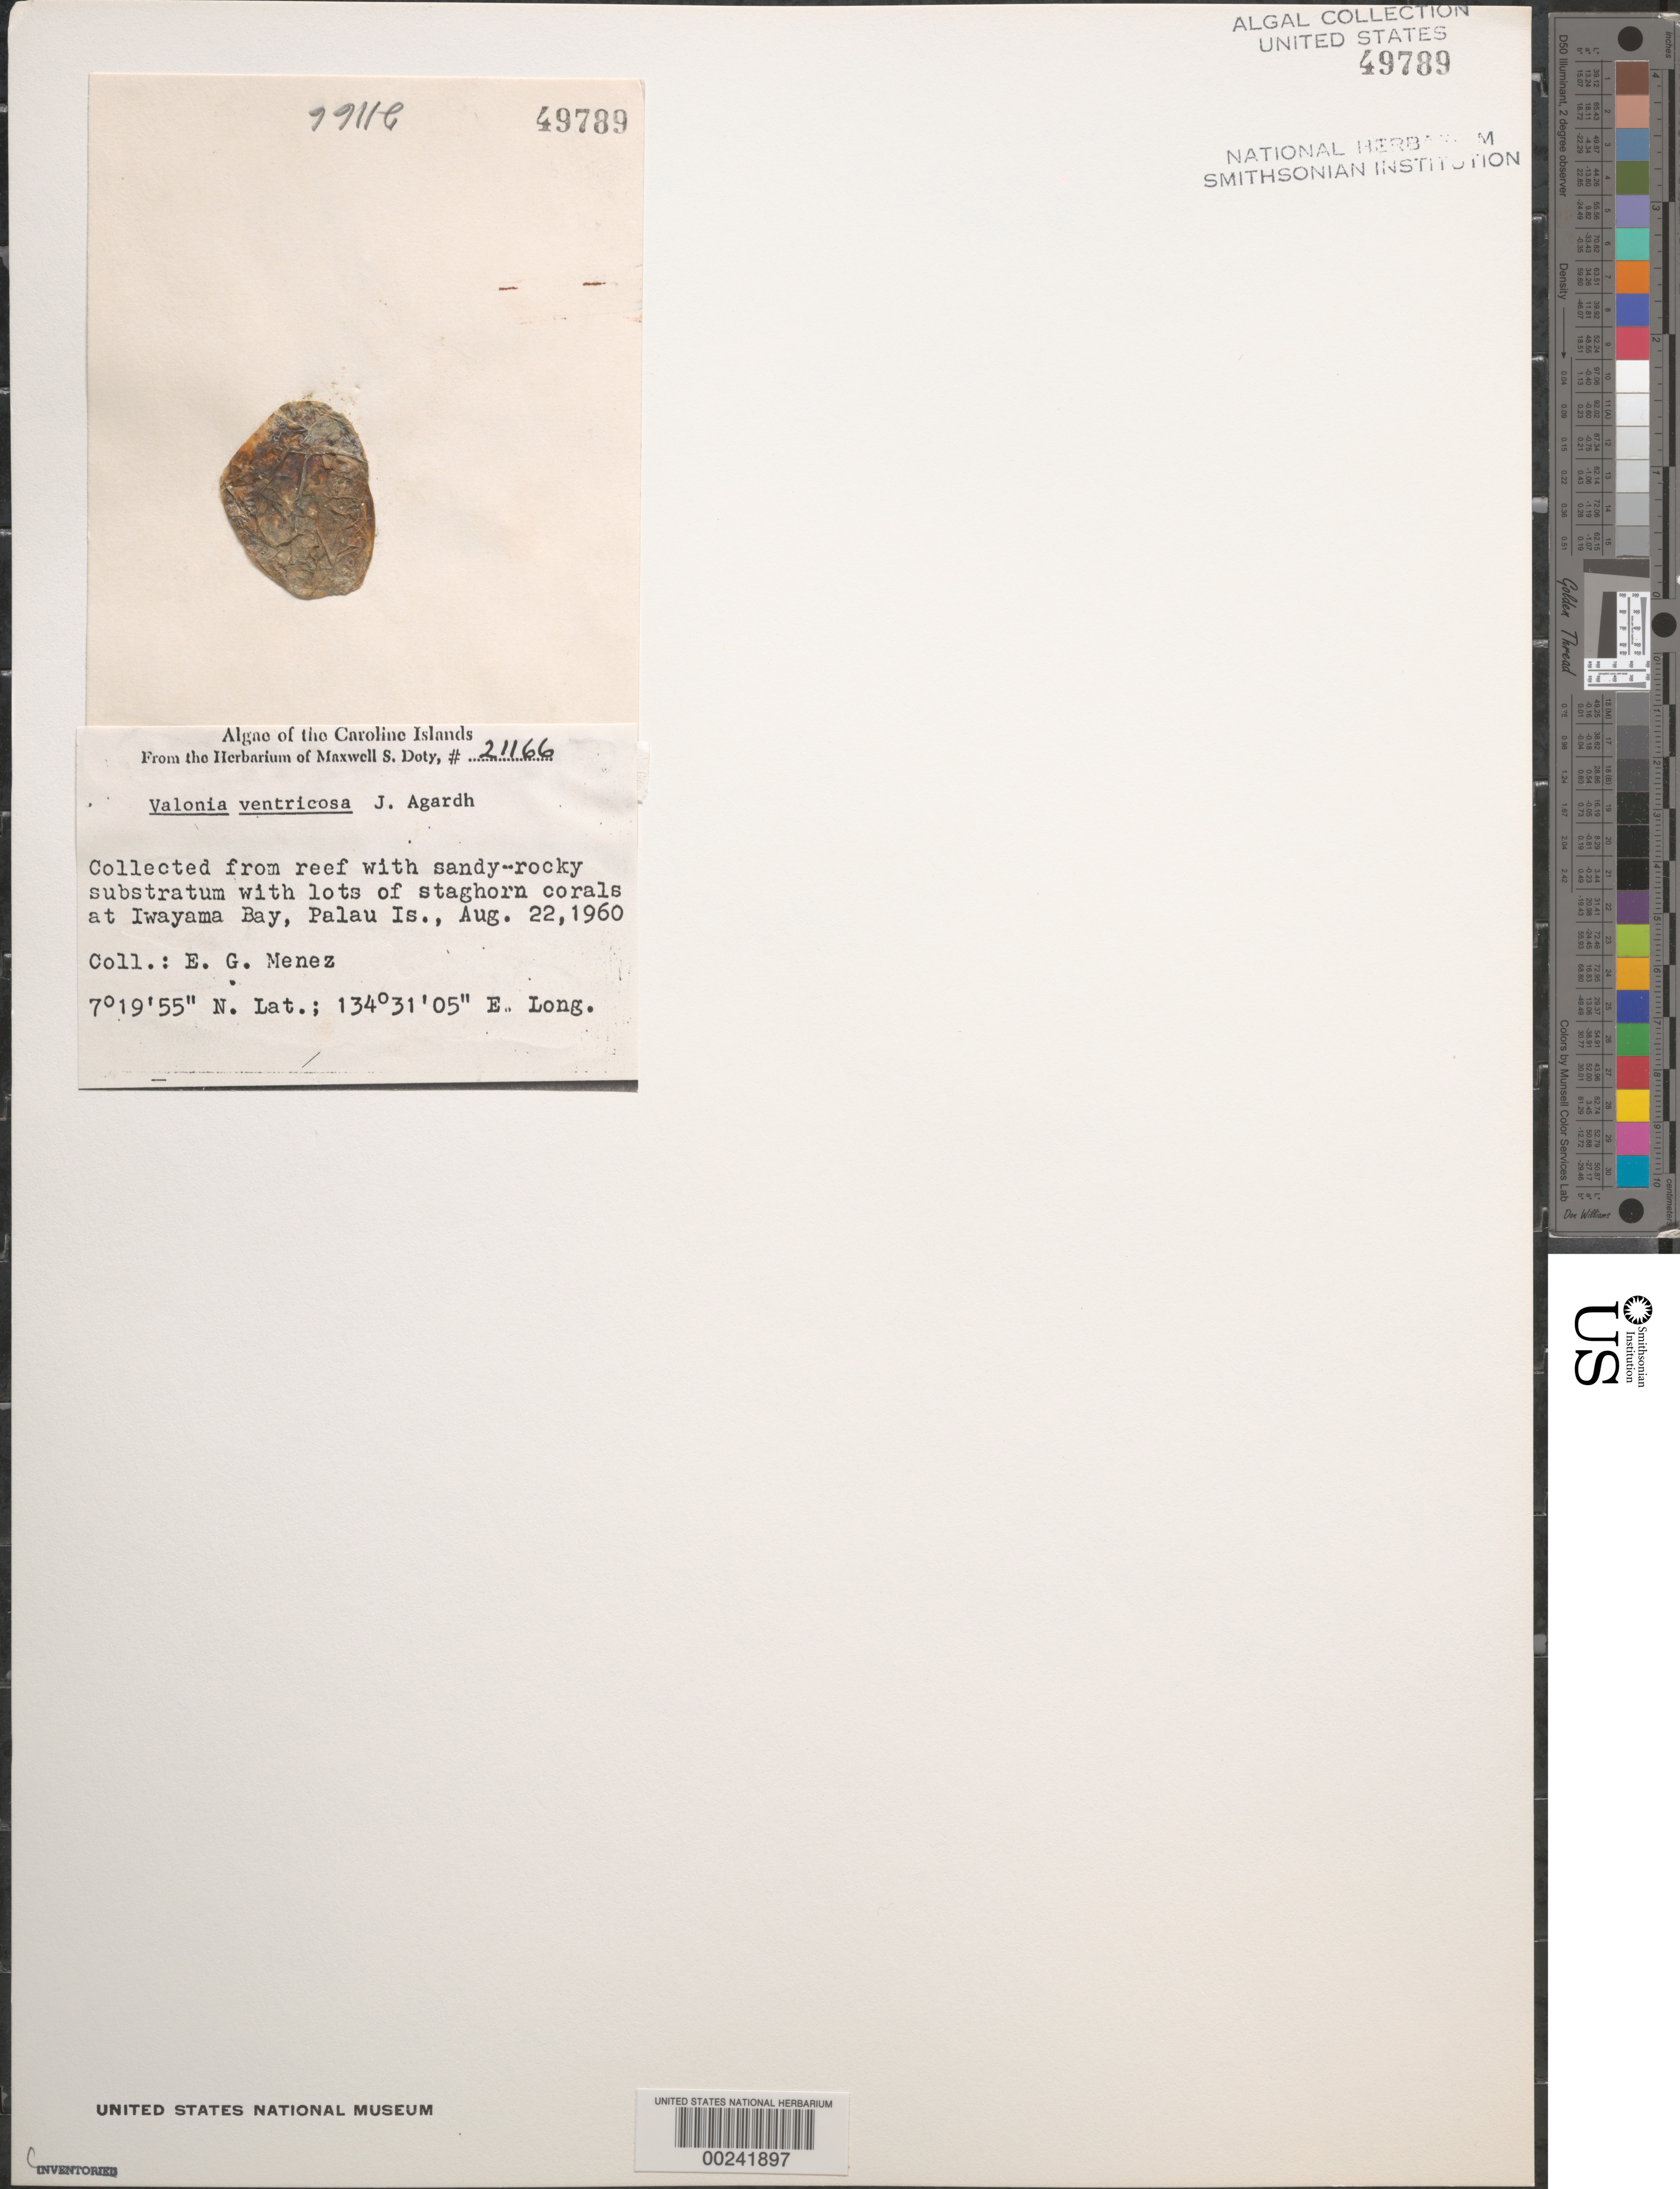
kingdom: Plantae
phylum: Chlorophyta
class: Ulvophyceae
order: Siphonocladales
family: Valoniaceae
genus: Valonia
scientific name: Valonia ventricosa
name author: J. Agardh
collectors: Meñez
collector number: MSD 21166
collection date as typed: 22 Aug 1960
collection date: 1960-08-22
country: Palau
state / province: Koror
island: Oreor (Koror)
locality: Iwayama Bay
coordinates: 7 19' 55" N, 134 31' 05" E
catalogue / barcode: US 49789